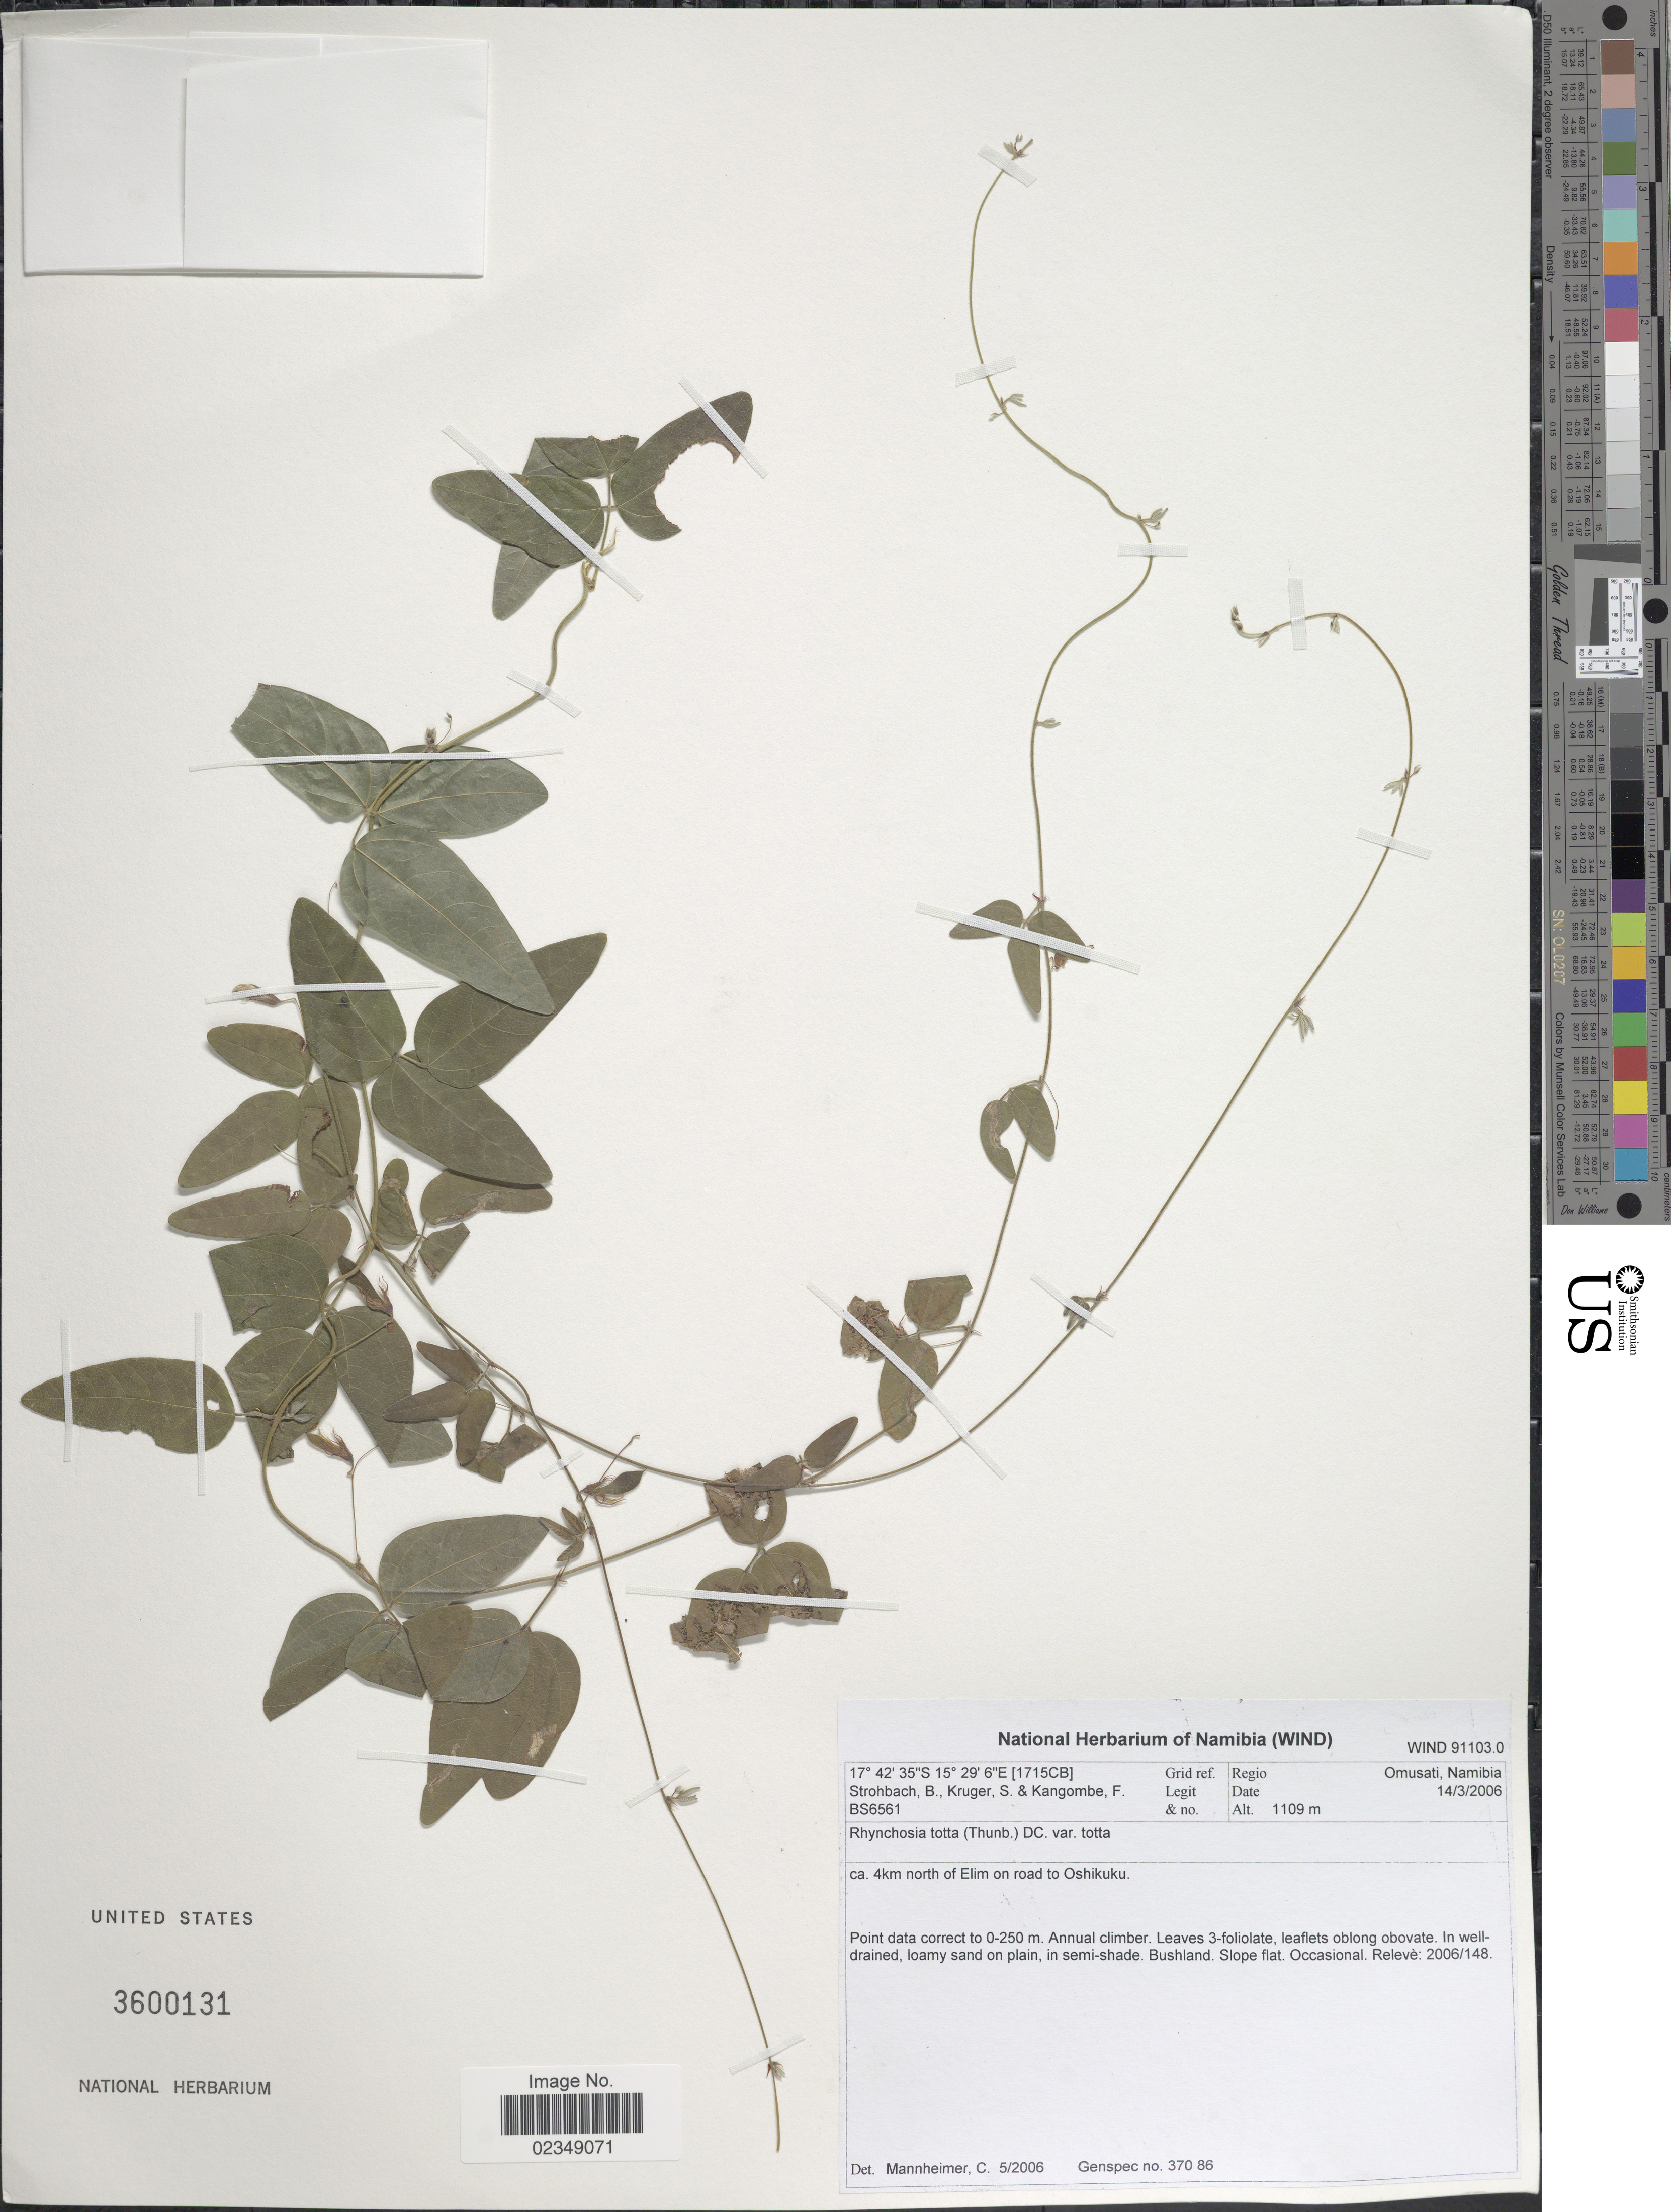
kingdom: Plantae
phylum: Tracheophyta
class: Magnoliopsida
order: Fabales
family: Fabaceae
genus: Rhynchosia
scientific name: Rhynchosia totta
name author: DC.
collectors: B. Strohbach, S. Kruger & F. Kangombe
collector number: BS6561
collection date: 2006-03-14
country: Namibia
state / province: Omusati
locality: Ca. 4 km north of Elim on road to Oshikuku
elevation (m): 1109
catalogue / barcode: US 3600131